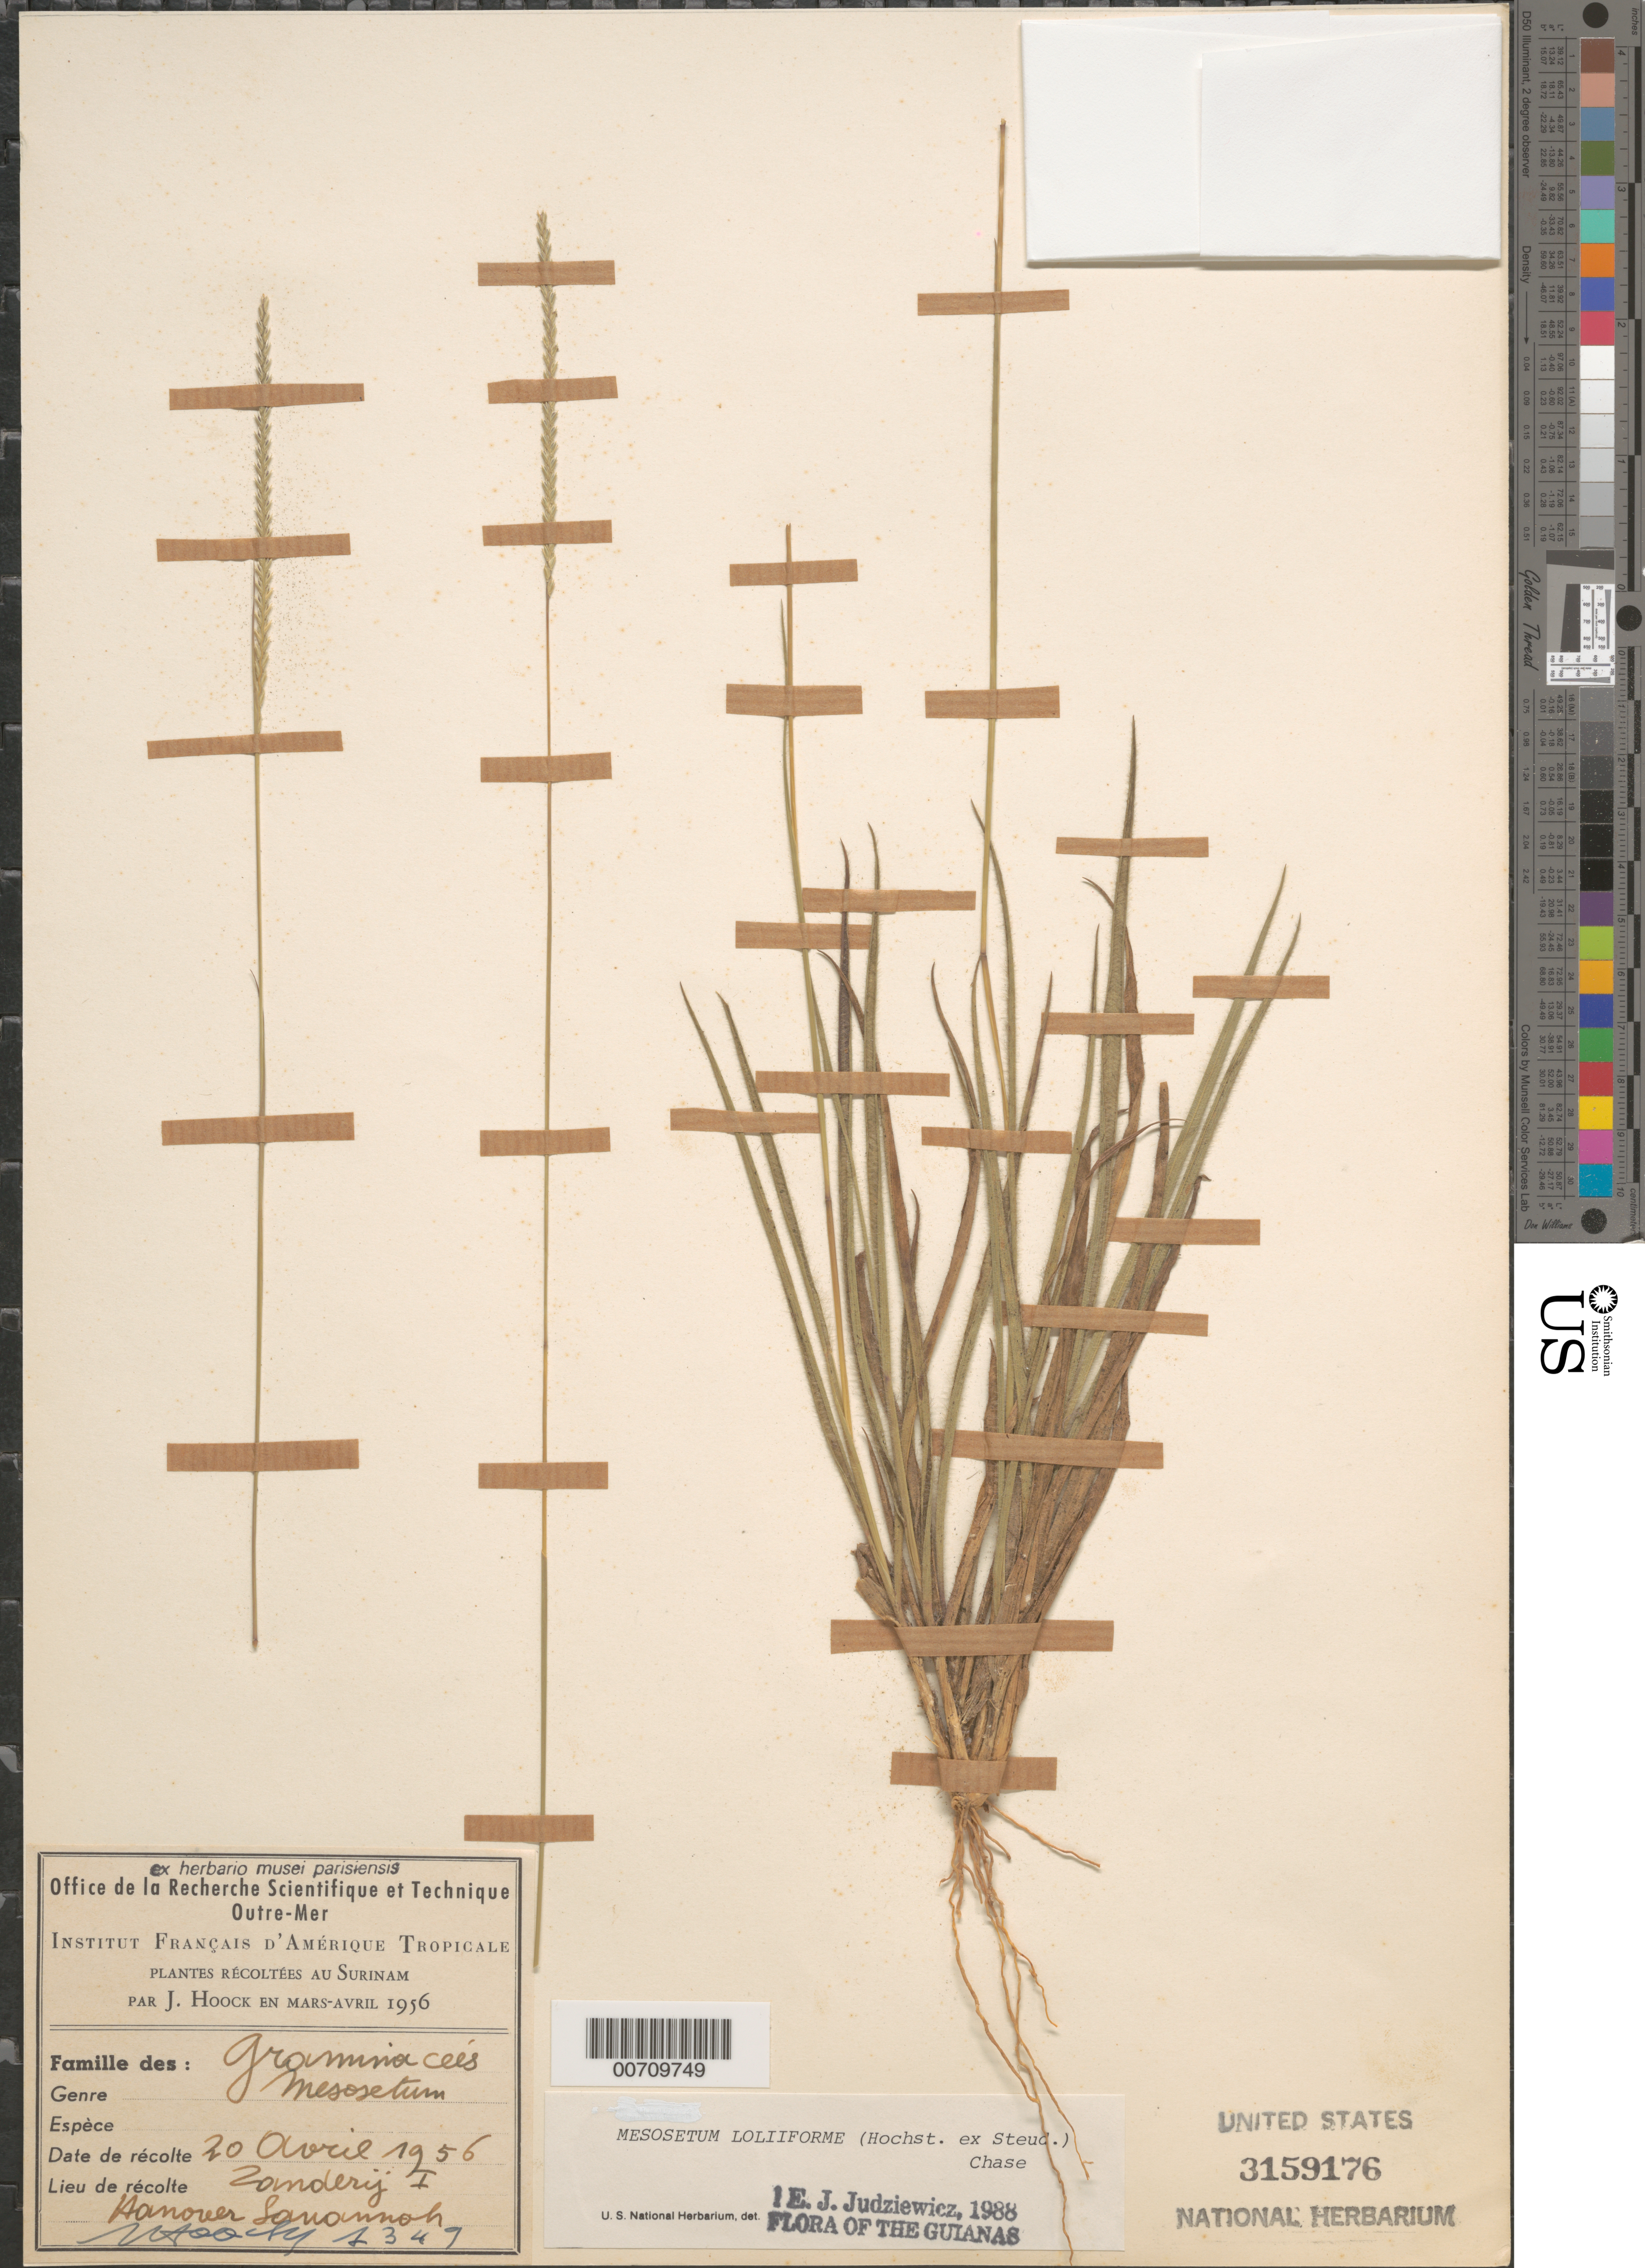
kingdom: Plantae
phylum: Tracheophyta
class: Liliopsida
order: Poales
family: Poaceae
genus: Mesosetum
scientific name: Mesosetum loliiforme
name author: (Hochst. ex Steud.) Chase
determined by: Judziewicz, E. J.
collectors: J. Hoock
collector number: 1349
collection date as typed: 20-Apr-56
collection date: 1956-04-20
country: Suriname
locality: Zanderij I, fond Honover Savanna, vers Para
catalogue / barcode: US 3159176